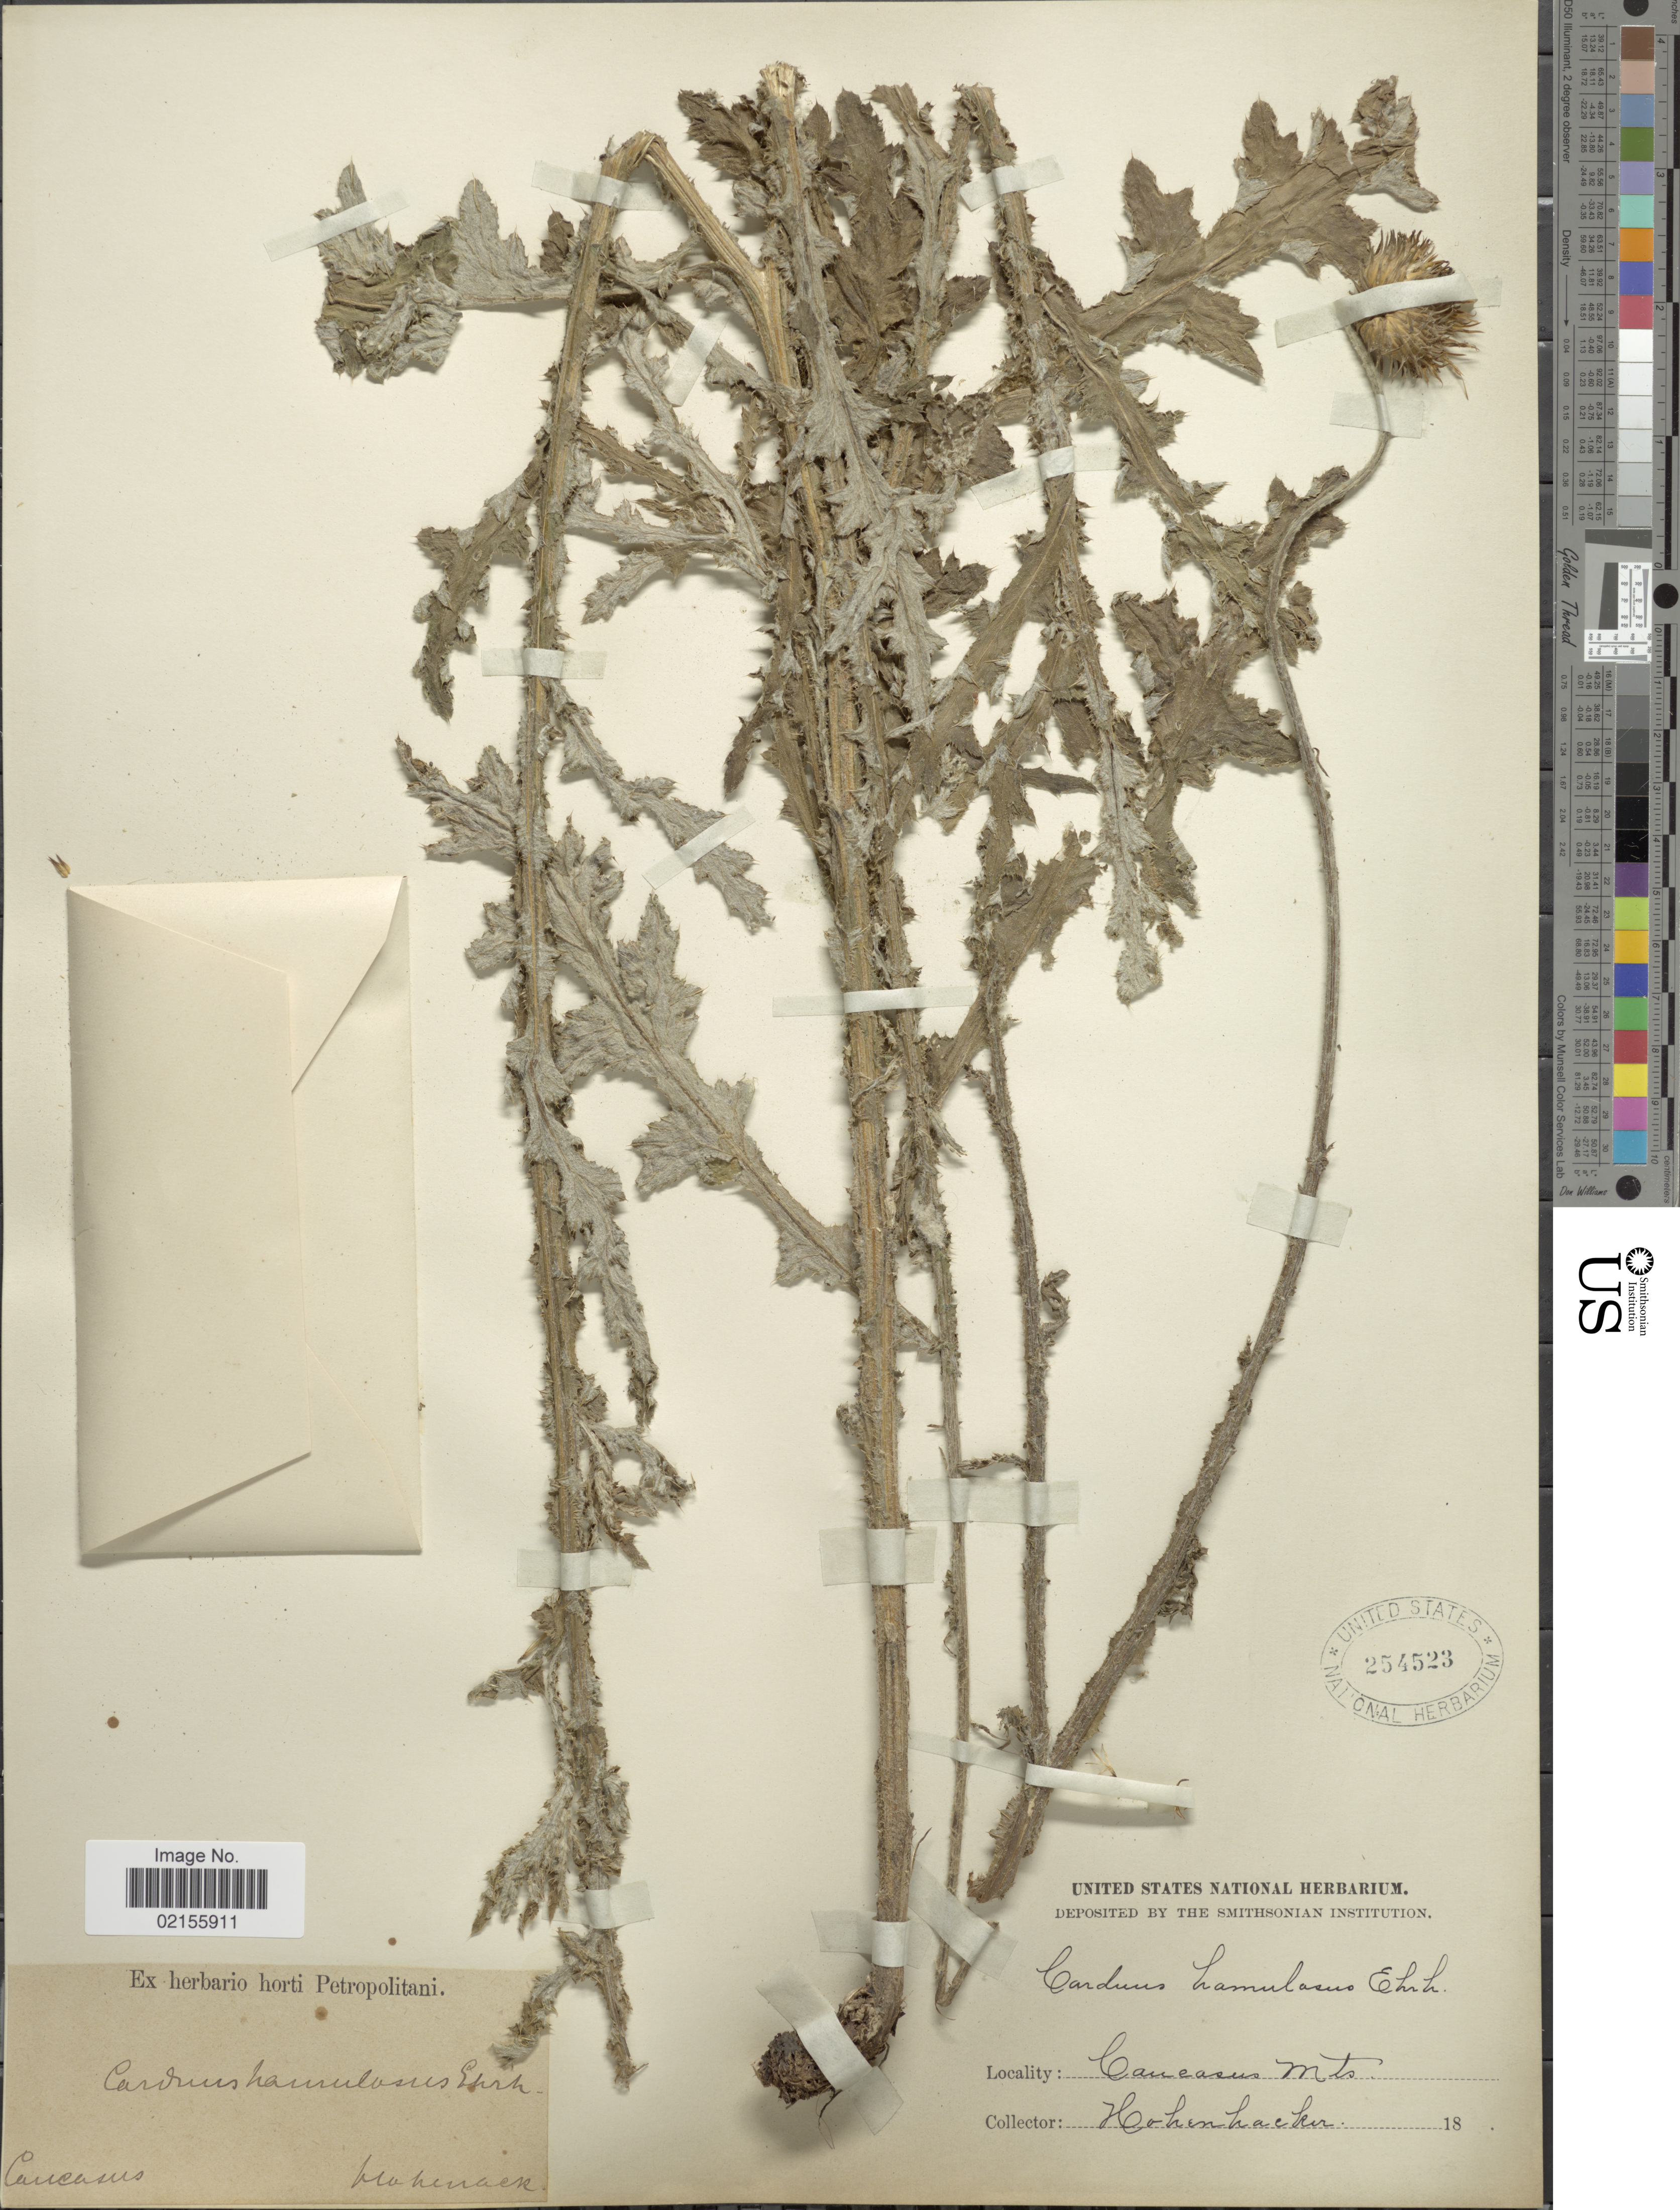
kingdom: Plantae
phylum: Tracheophyta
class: Magnoliopsida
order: Asterales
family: Asteraceae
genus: Carduus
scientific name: Carduus hamulosus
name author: Ehrh.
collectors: -. Hohenaker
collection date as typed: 18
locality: Caucasus Mts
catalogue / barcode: US 254523